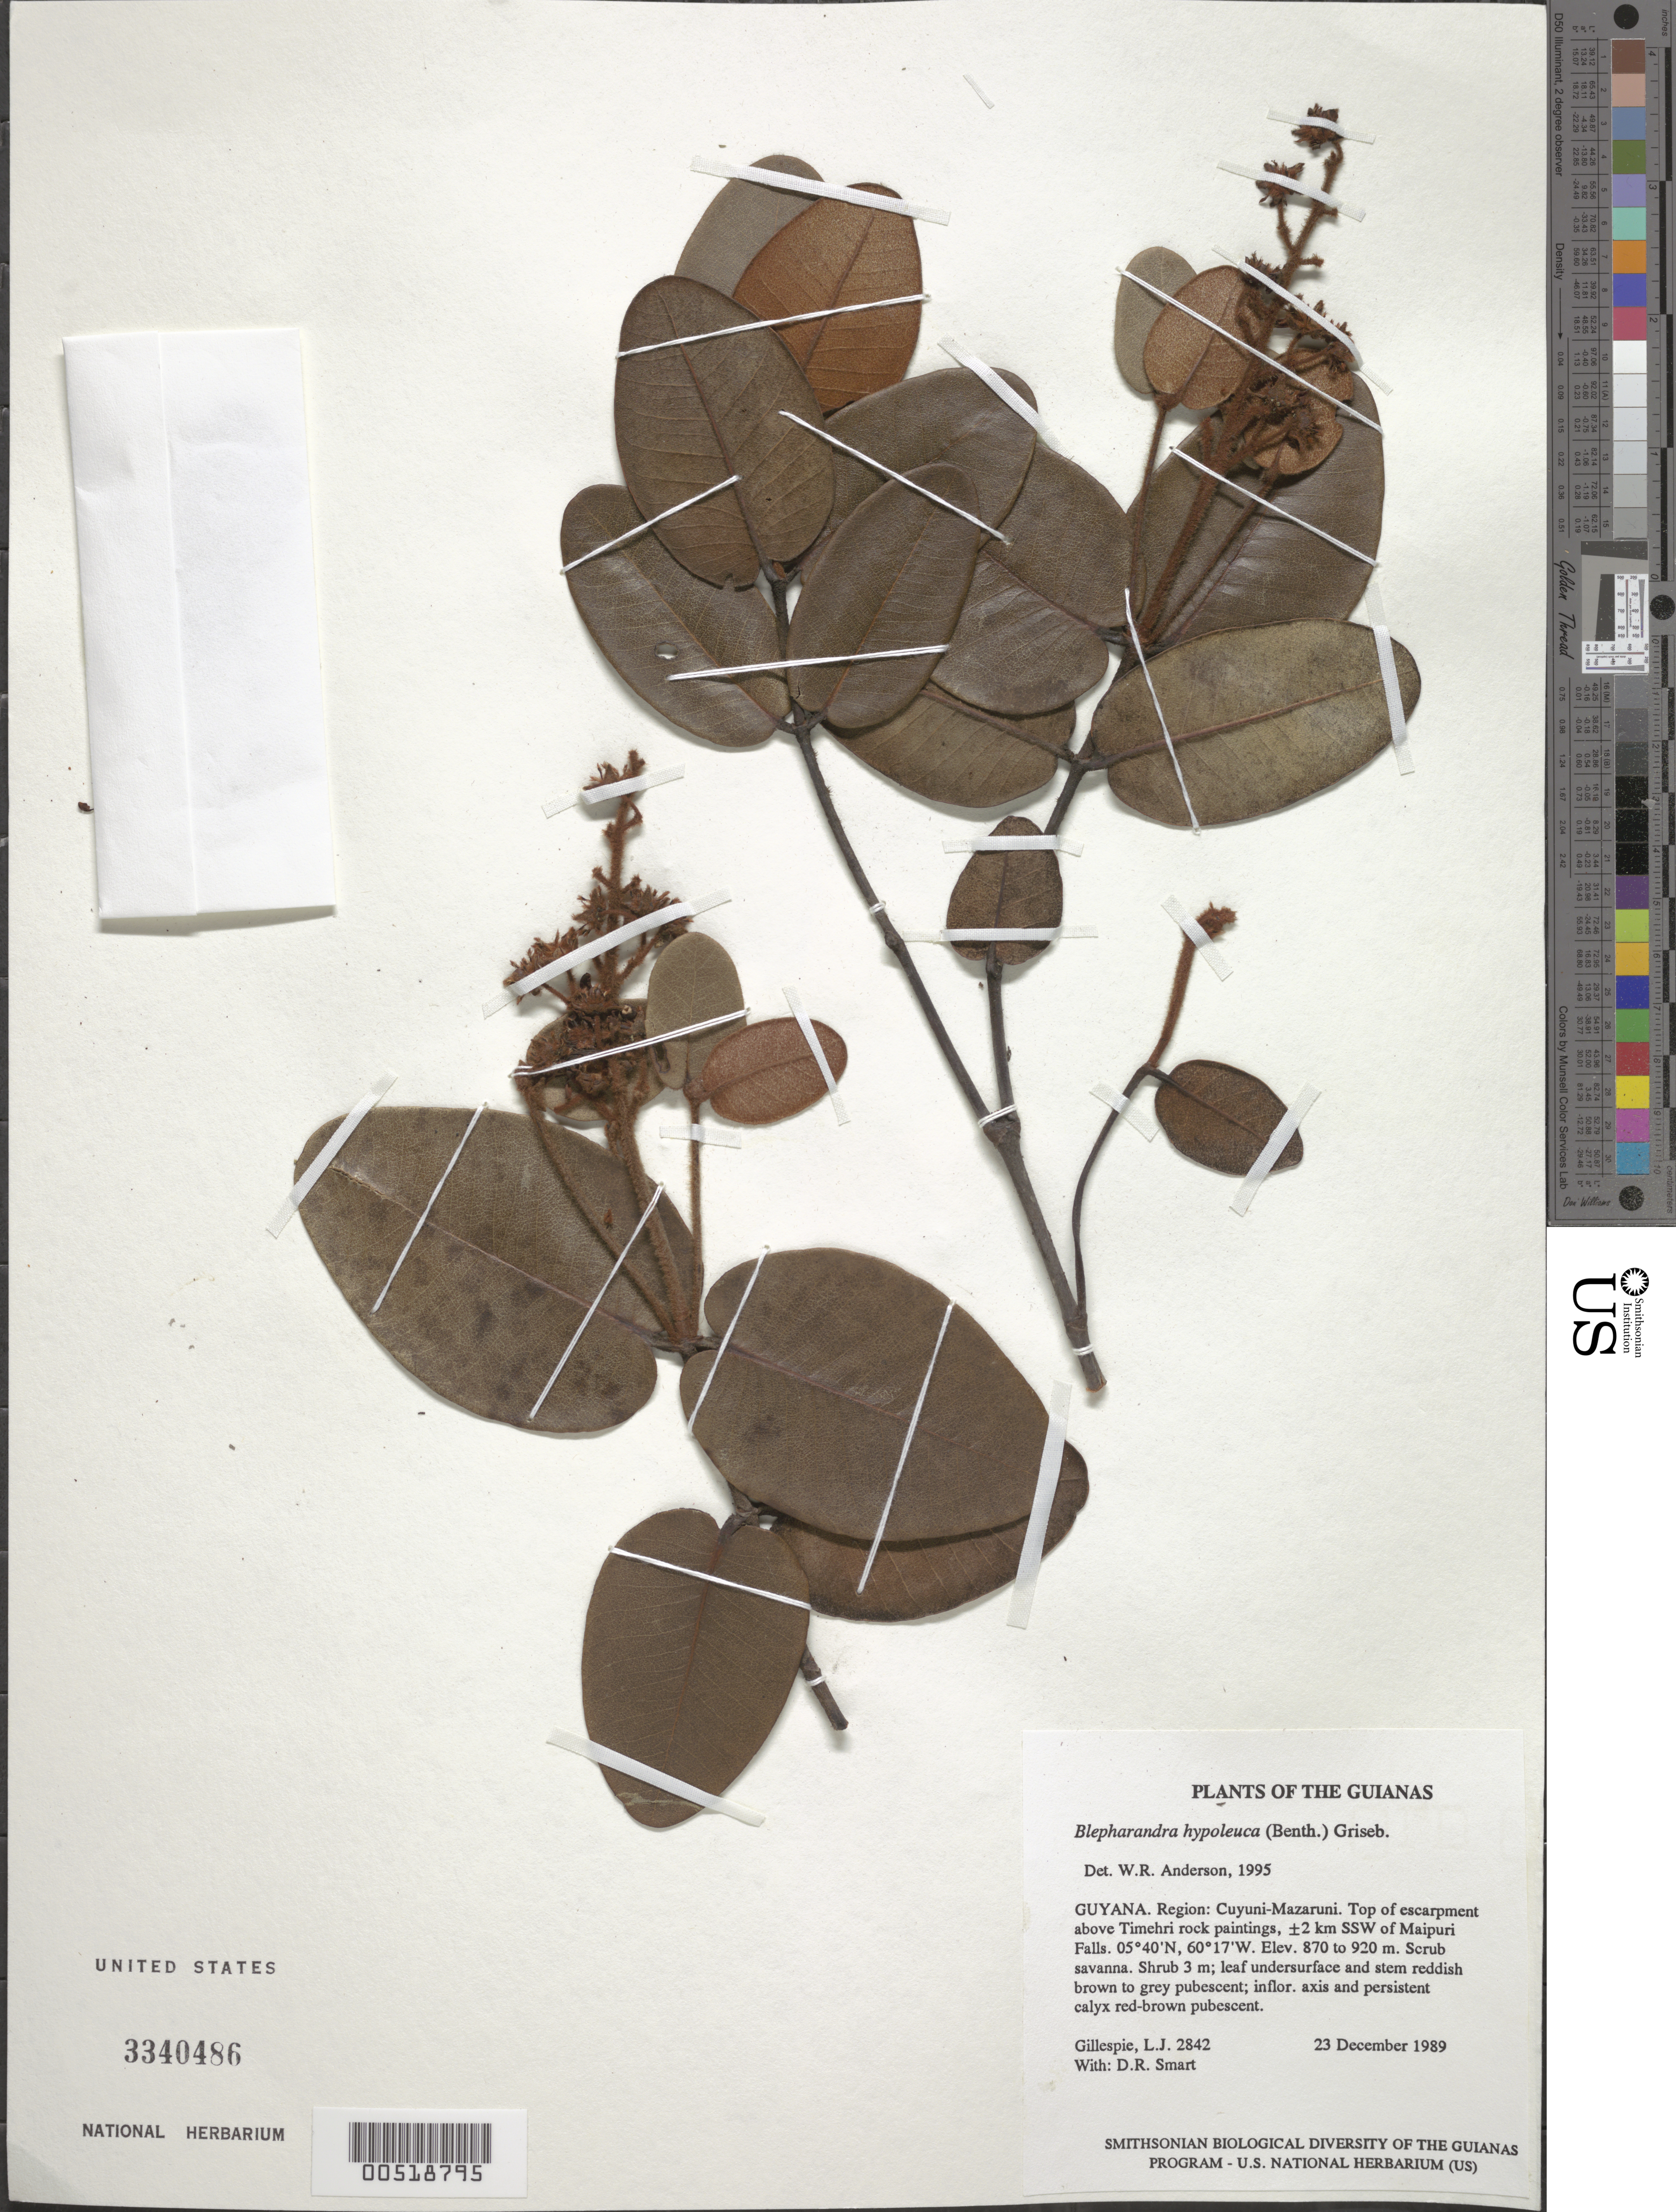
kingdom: Plantae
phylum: Tracheophyta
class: Magnoliopsida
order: Malpighiales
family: Malpighiaceae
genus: Blepharandra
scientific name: Blepharandra hypoleuca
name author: (Benth.) Griseb.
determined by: Anderson, W. R., (MICH), University of Michigan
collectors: L. J. Gillespie & D. R. Smart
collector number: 2842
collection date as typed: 23 December 1989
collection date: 1989-12-23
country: Guyana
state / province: Cuyuni-Mazaruni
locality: Top of escarpment above Timehri rock paintings, ±2 km SSW of Maipuri Falls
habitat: Scrub savanna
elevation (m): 870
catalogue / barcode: US 3340486